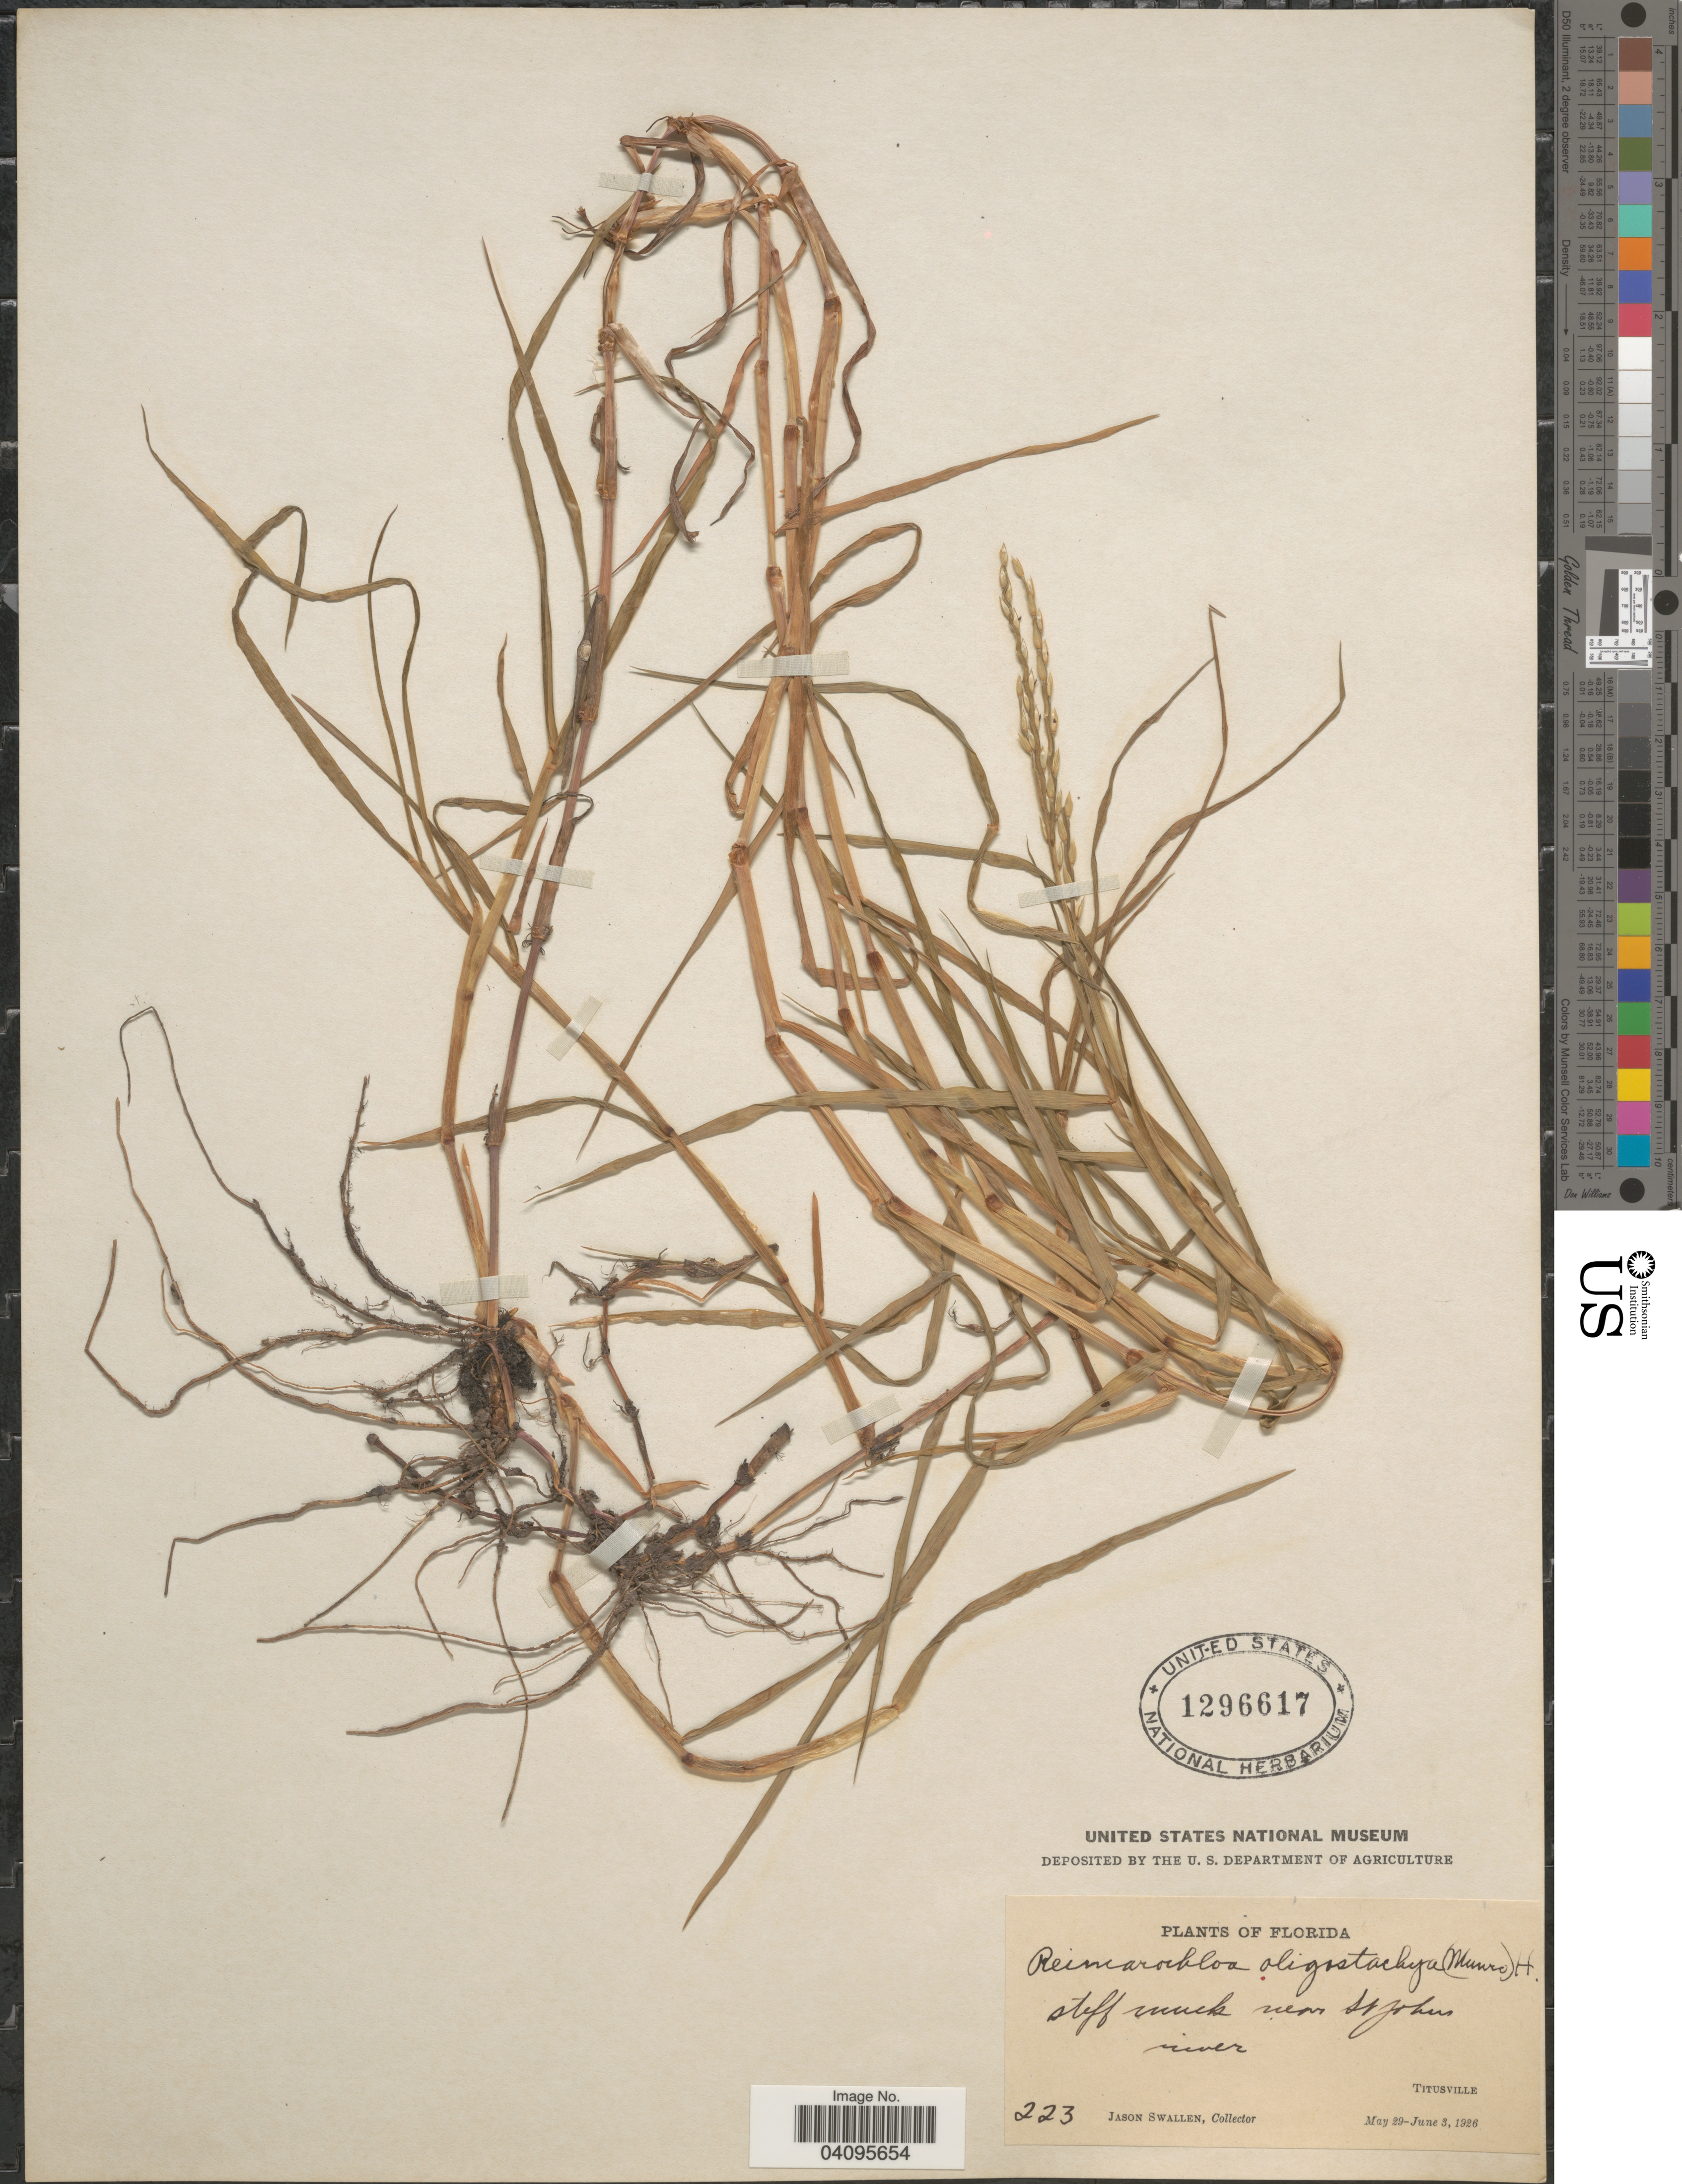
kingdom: Plantae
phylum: Tracheophyta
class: Liliopsida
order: Poales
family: Poaceae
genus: Paspalum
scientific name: Paspalum eglume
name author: Morrone & Zuloaga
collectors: J. R. Swallen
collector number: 223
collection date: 1926-05-29/1926-06-03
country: United States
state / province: Florida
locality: Near St Johns river. Titusville.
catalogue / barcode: US 1296617